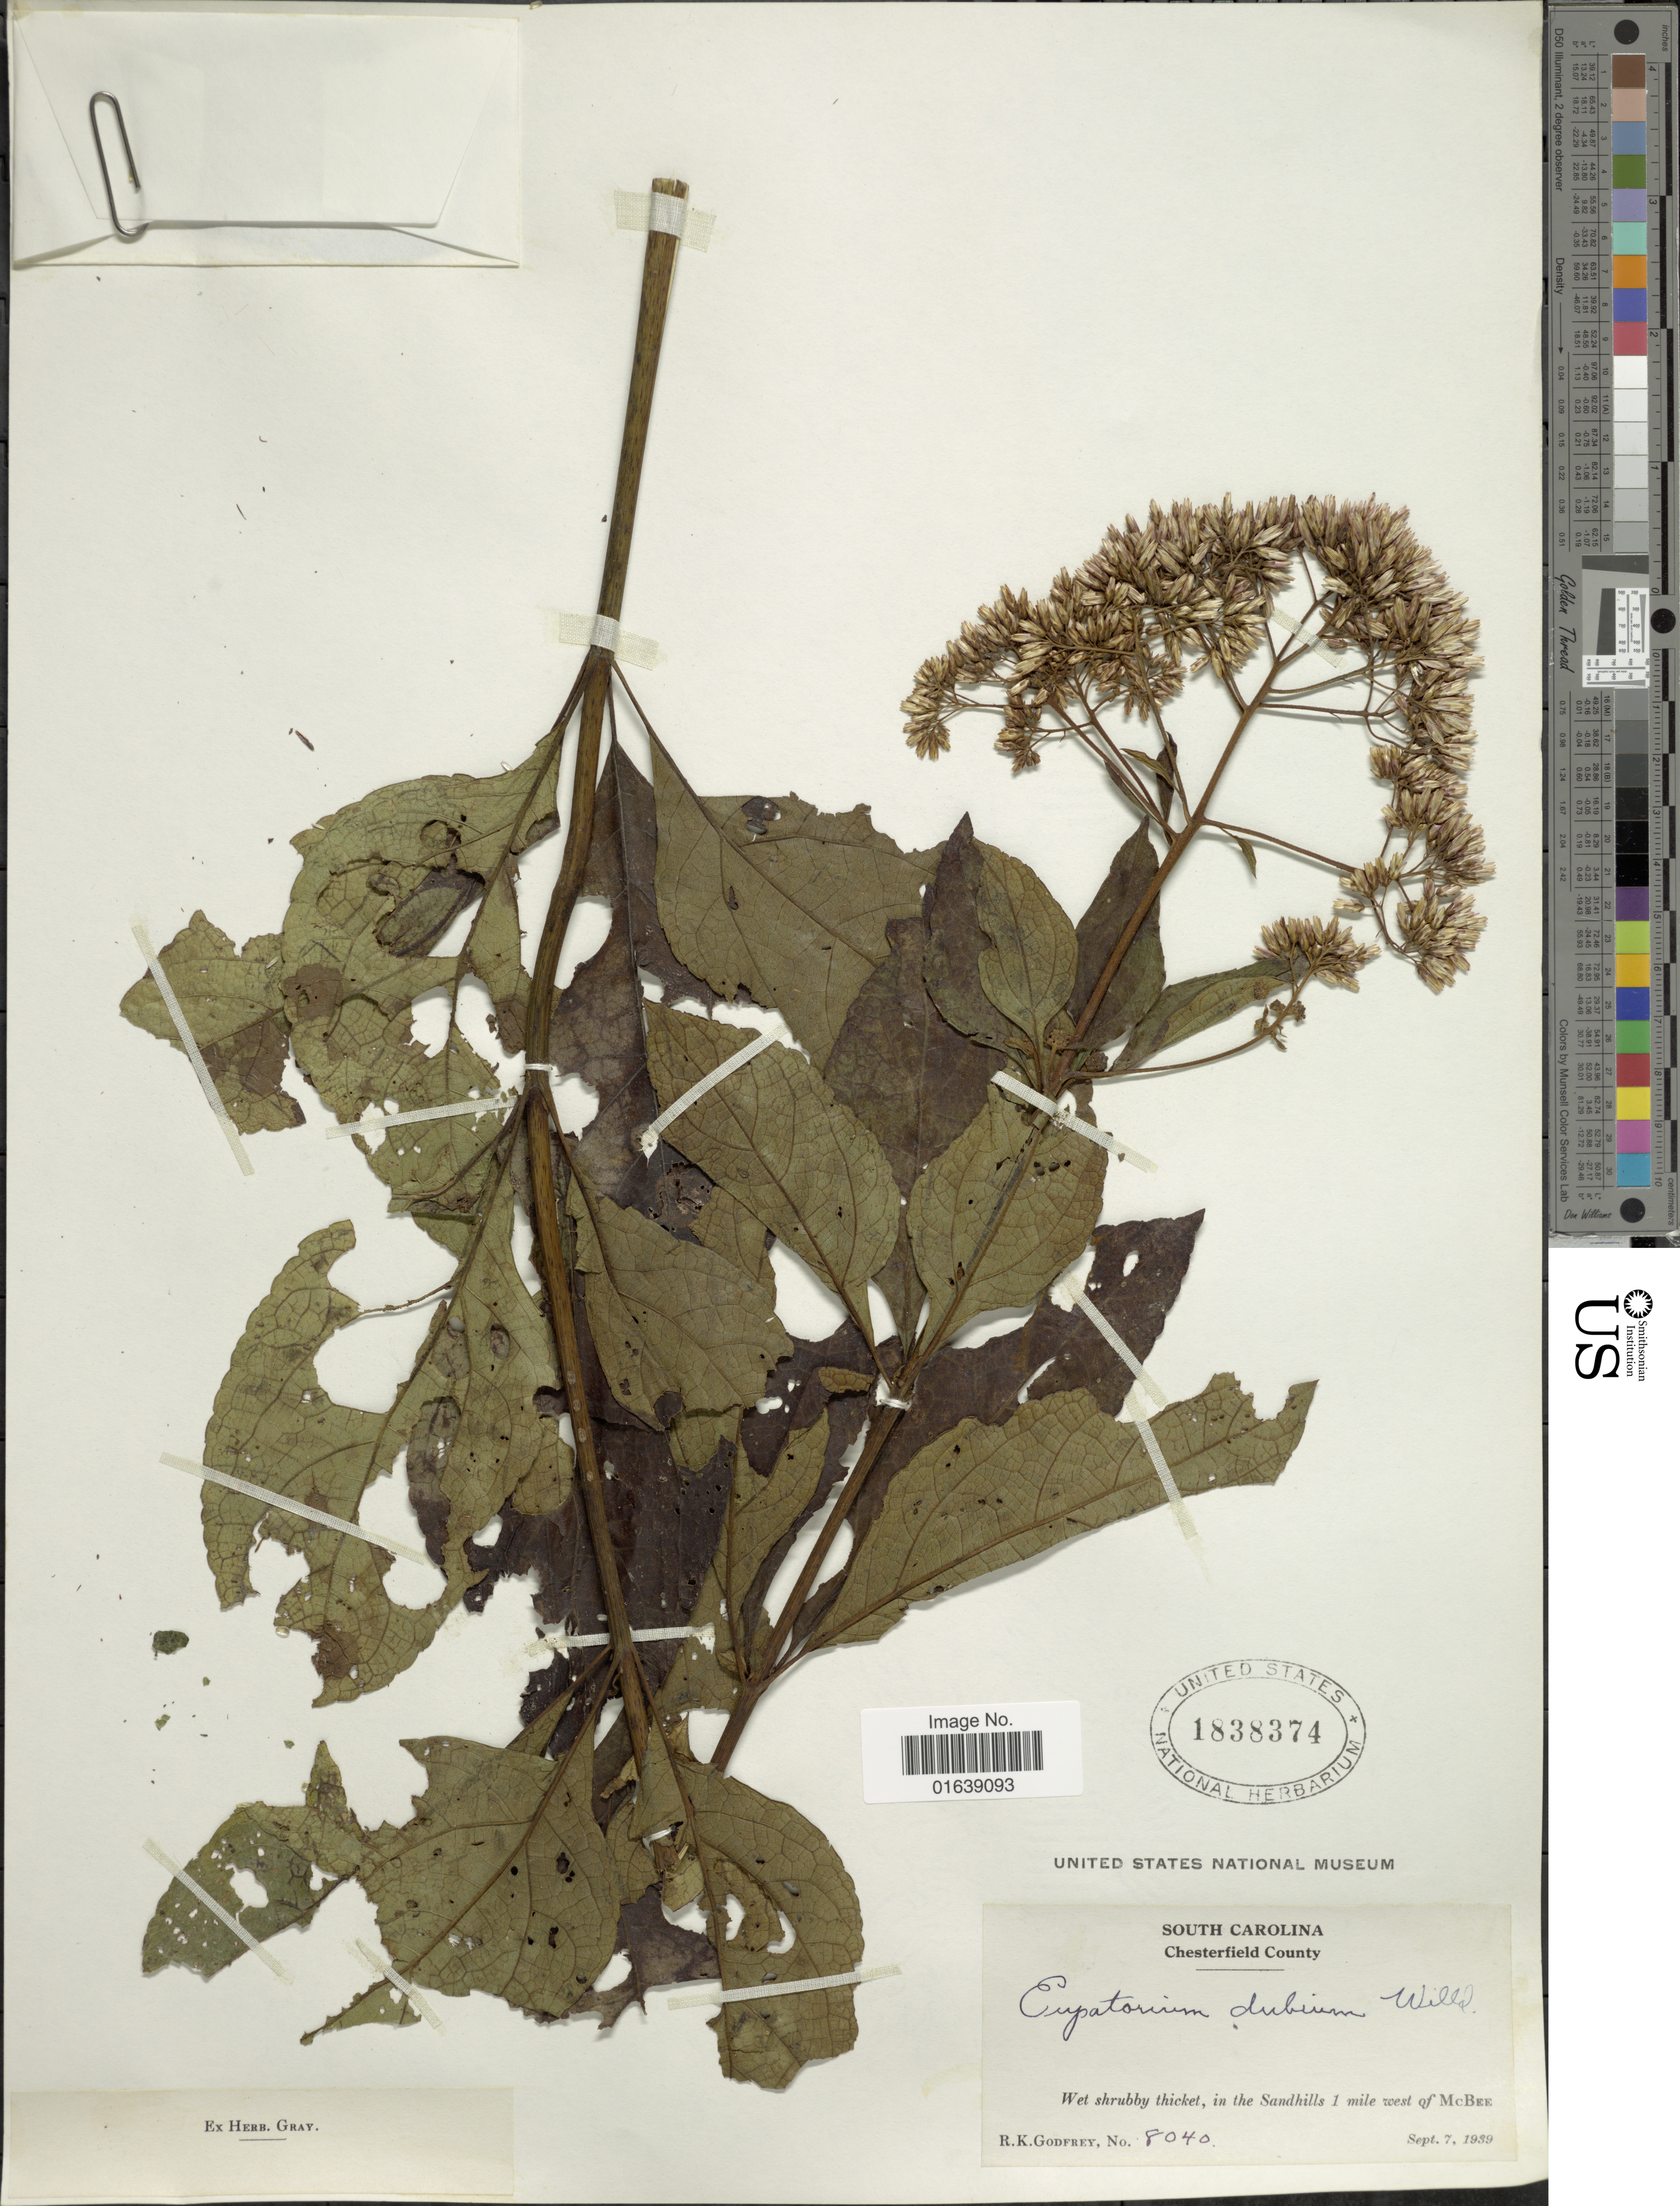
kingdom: Plantae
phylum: Tracheophyta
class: Magnoliopsida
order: Asterales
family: Asteraceae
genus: Eupatorium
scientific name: Eupatorium dubium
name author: Willd. ex Poir.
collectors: R. K. Godfrey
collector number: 8040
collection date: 1939-09-07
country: United States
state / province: North Carolina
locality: Chesterfield County. Wet Shrubby thicket, in the Sandhills 1 mile west of McBee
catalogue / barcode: US 1838374